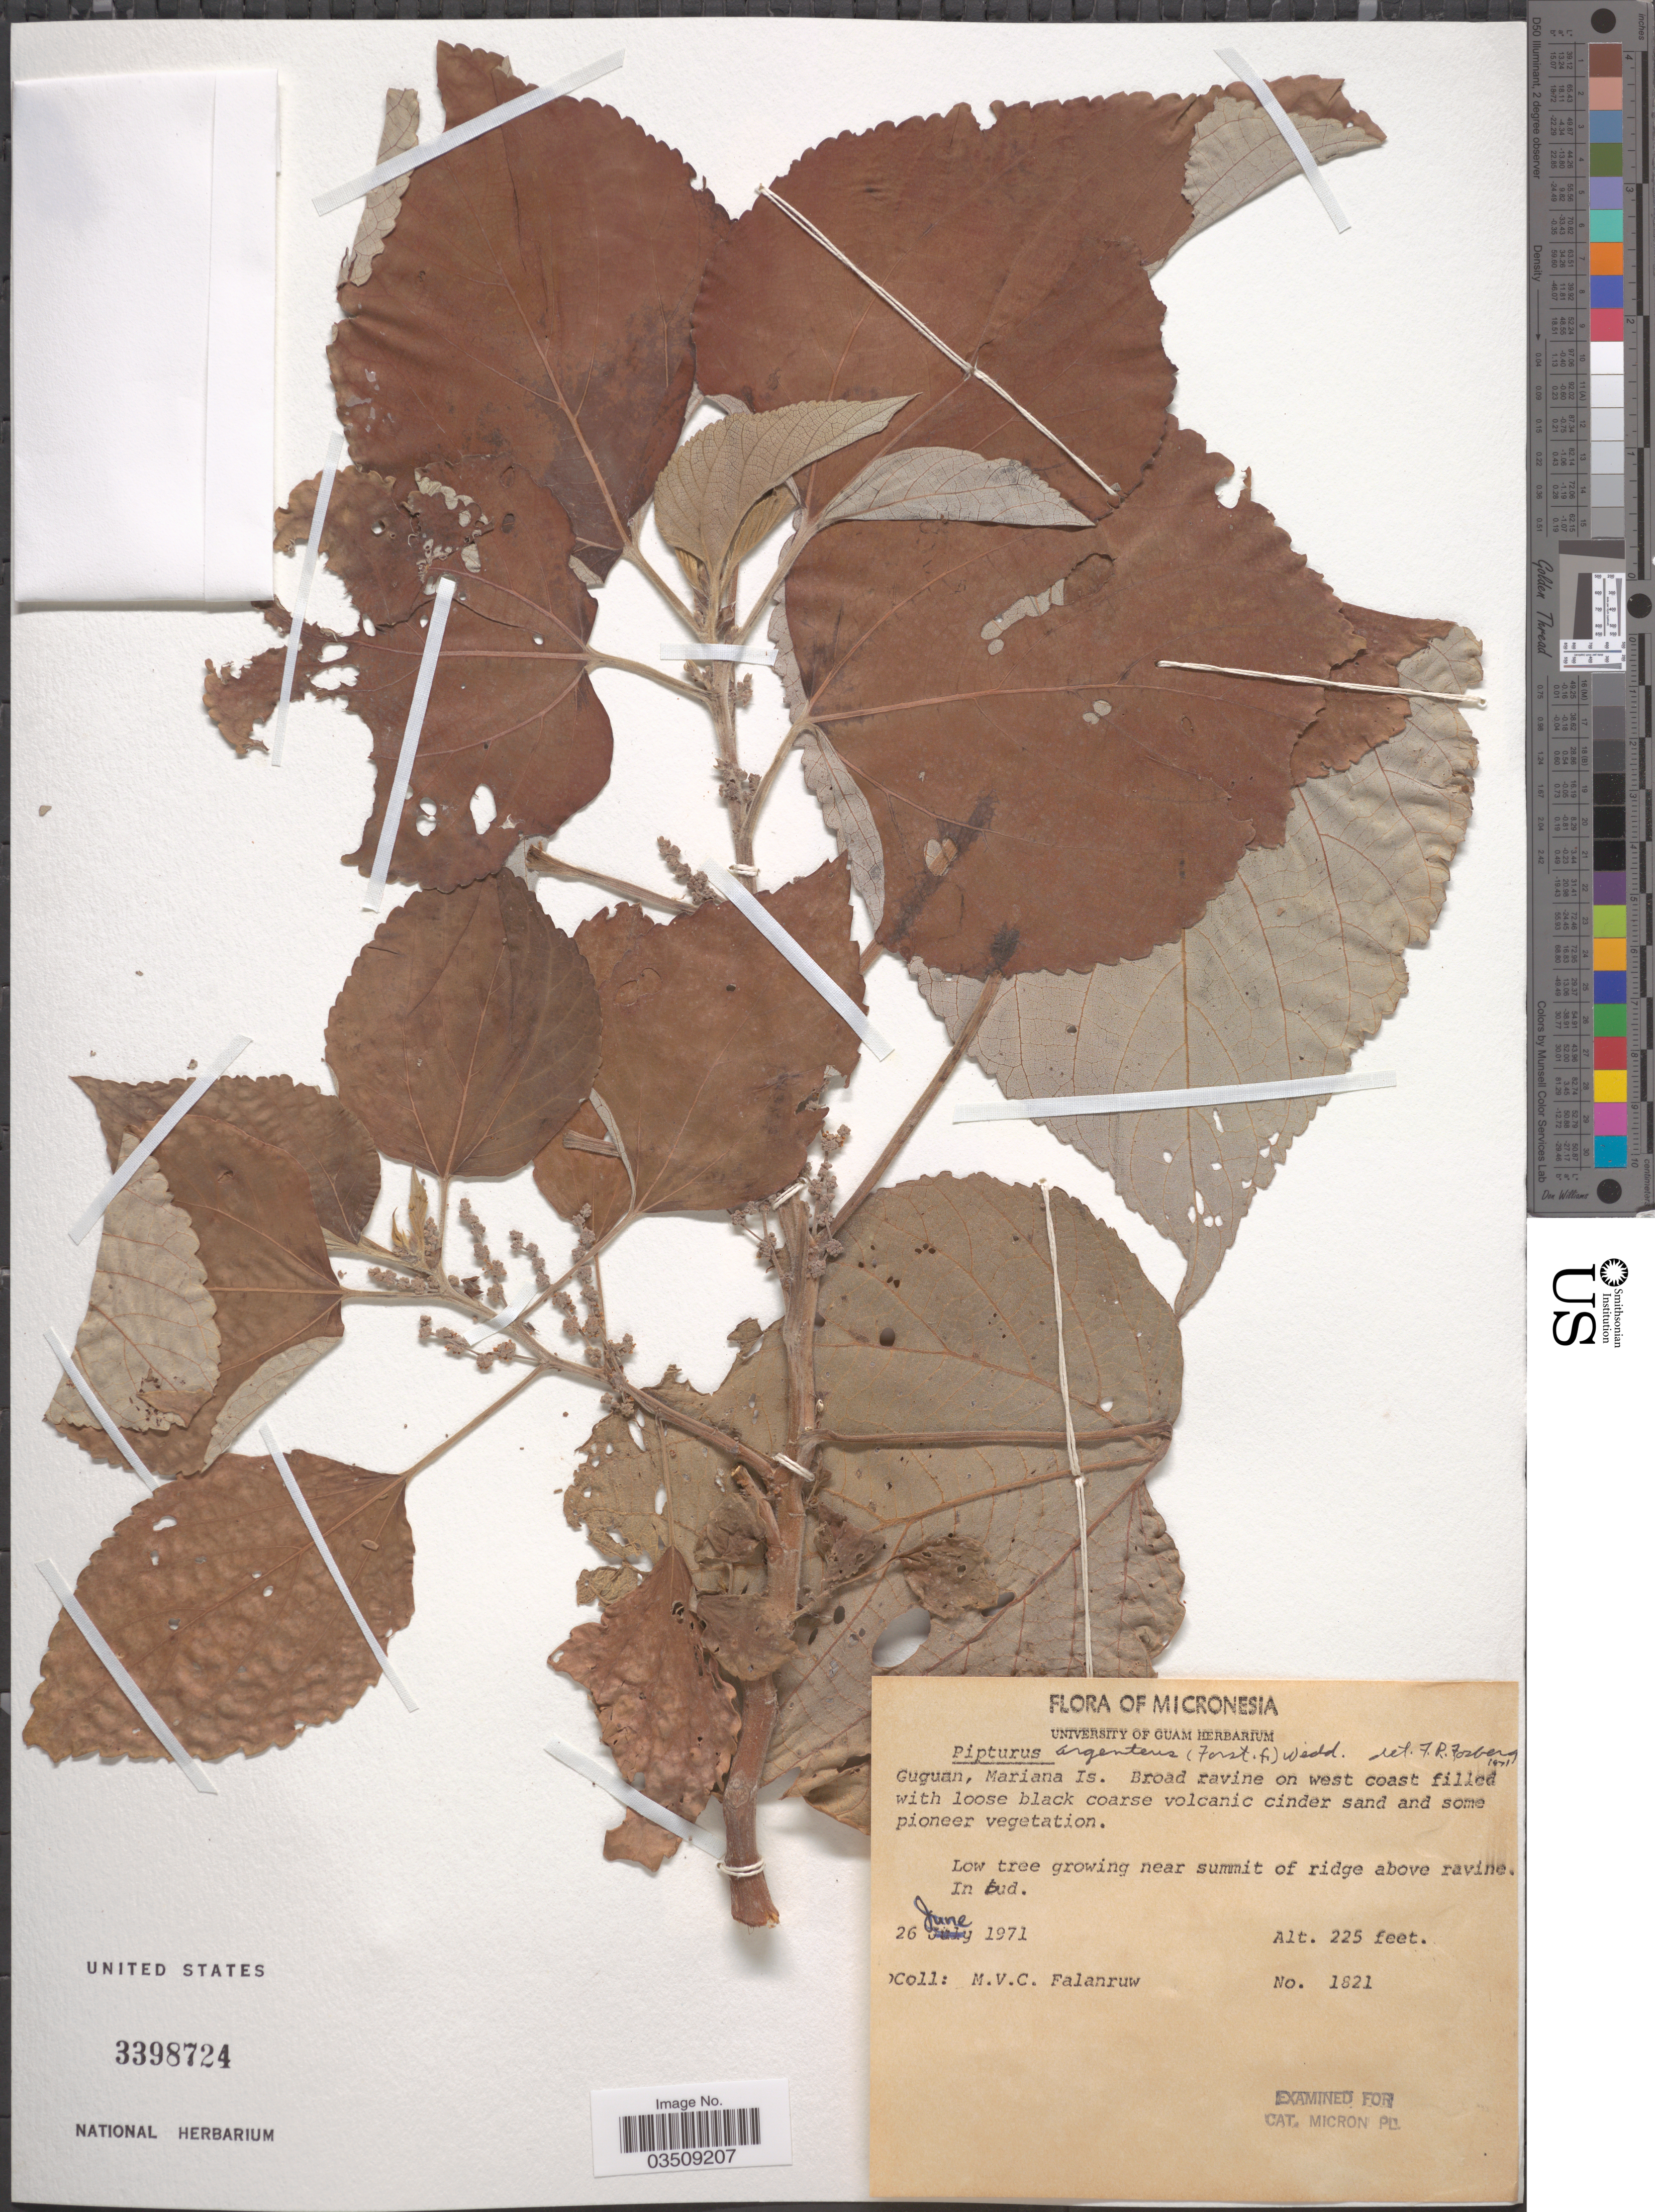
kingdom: Plantae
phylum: Tracheophyta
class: Magnoliopsida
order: Rosales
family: Urticaceae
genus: Pipturus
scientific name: Pipturus argenteus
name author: (G. Forst.) Wedd.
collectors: M. V. Falanruw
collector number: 1821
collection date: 1971-06-26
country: Northern Mariana Islands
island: Guguan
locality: Guguan, Mariana Is. Broad ravine on west coast. Near summit of ridge above ravine.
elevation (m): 69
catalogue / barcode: US 3398724